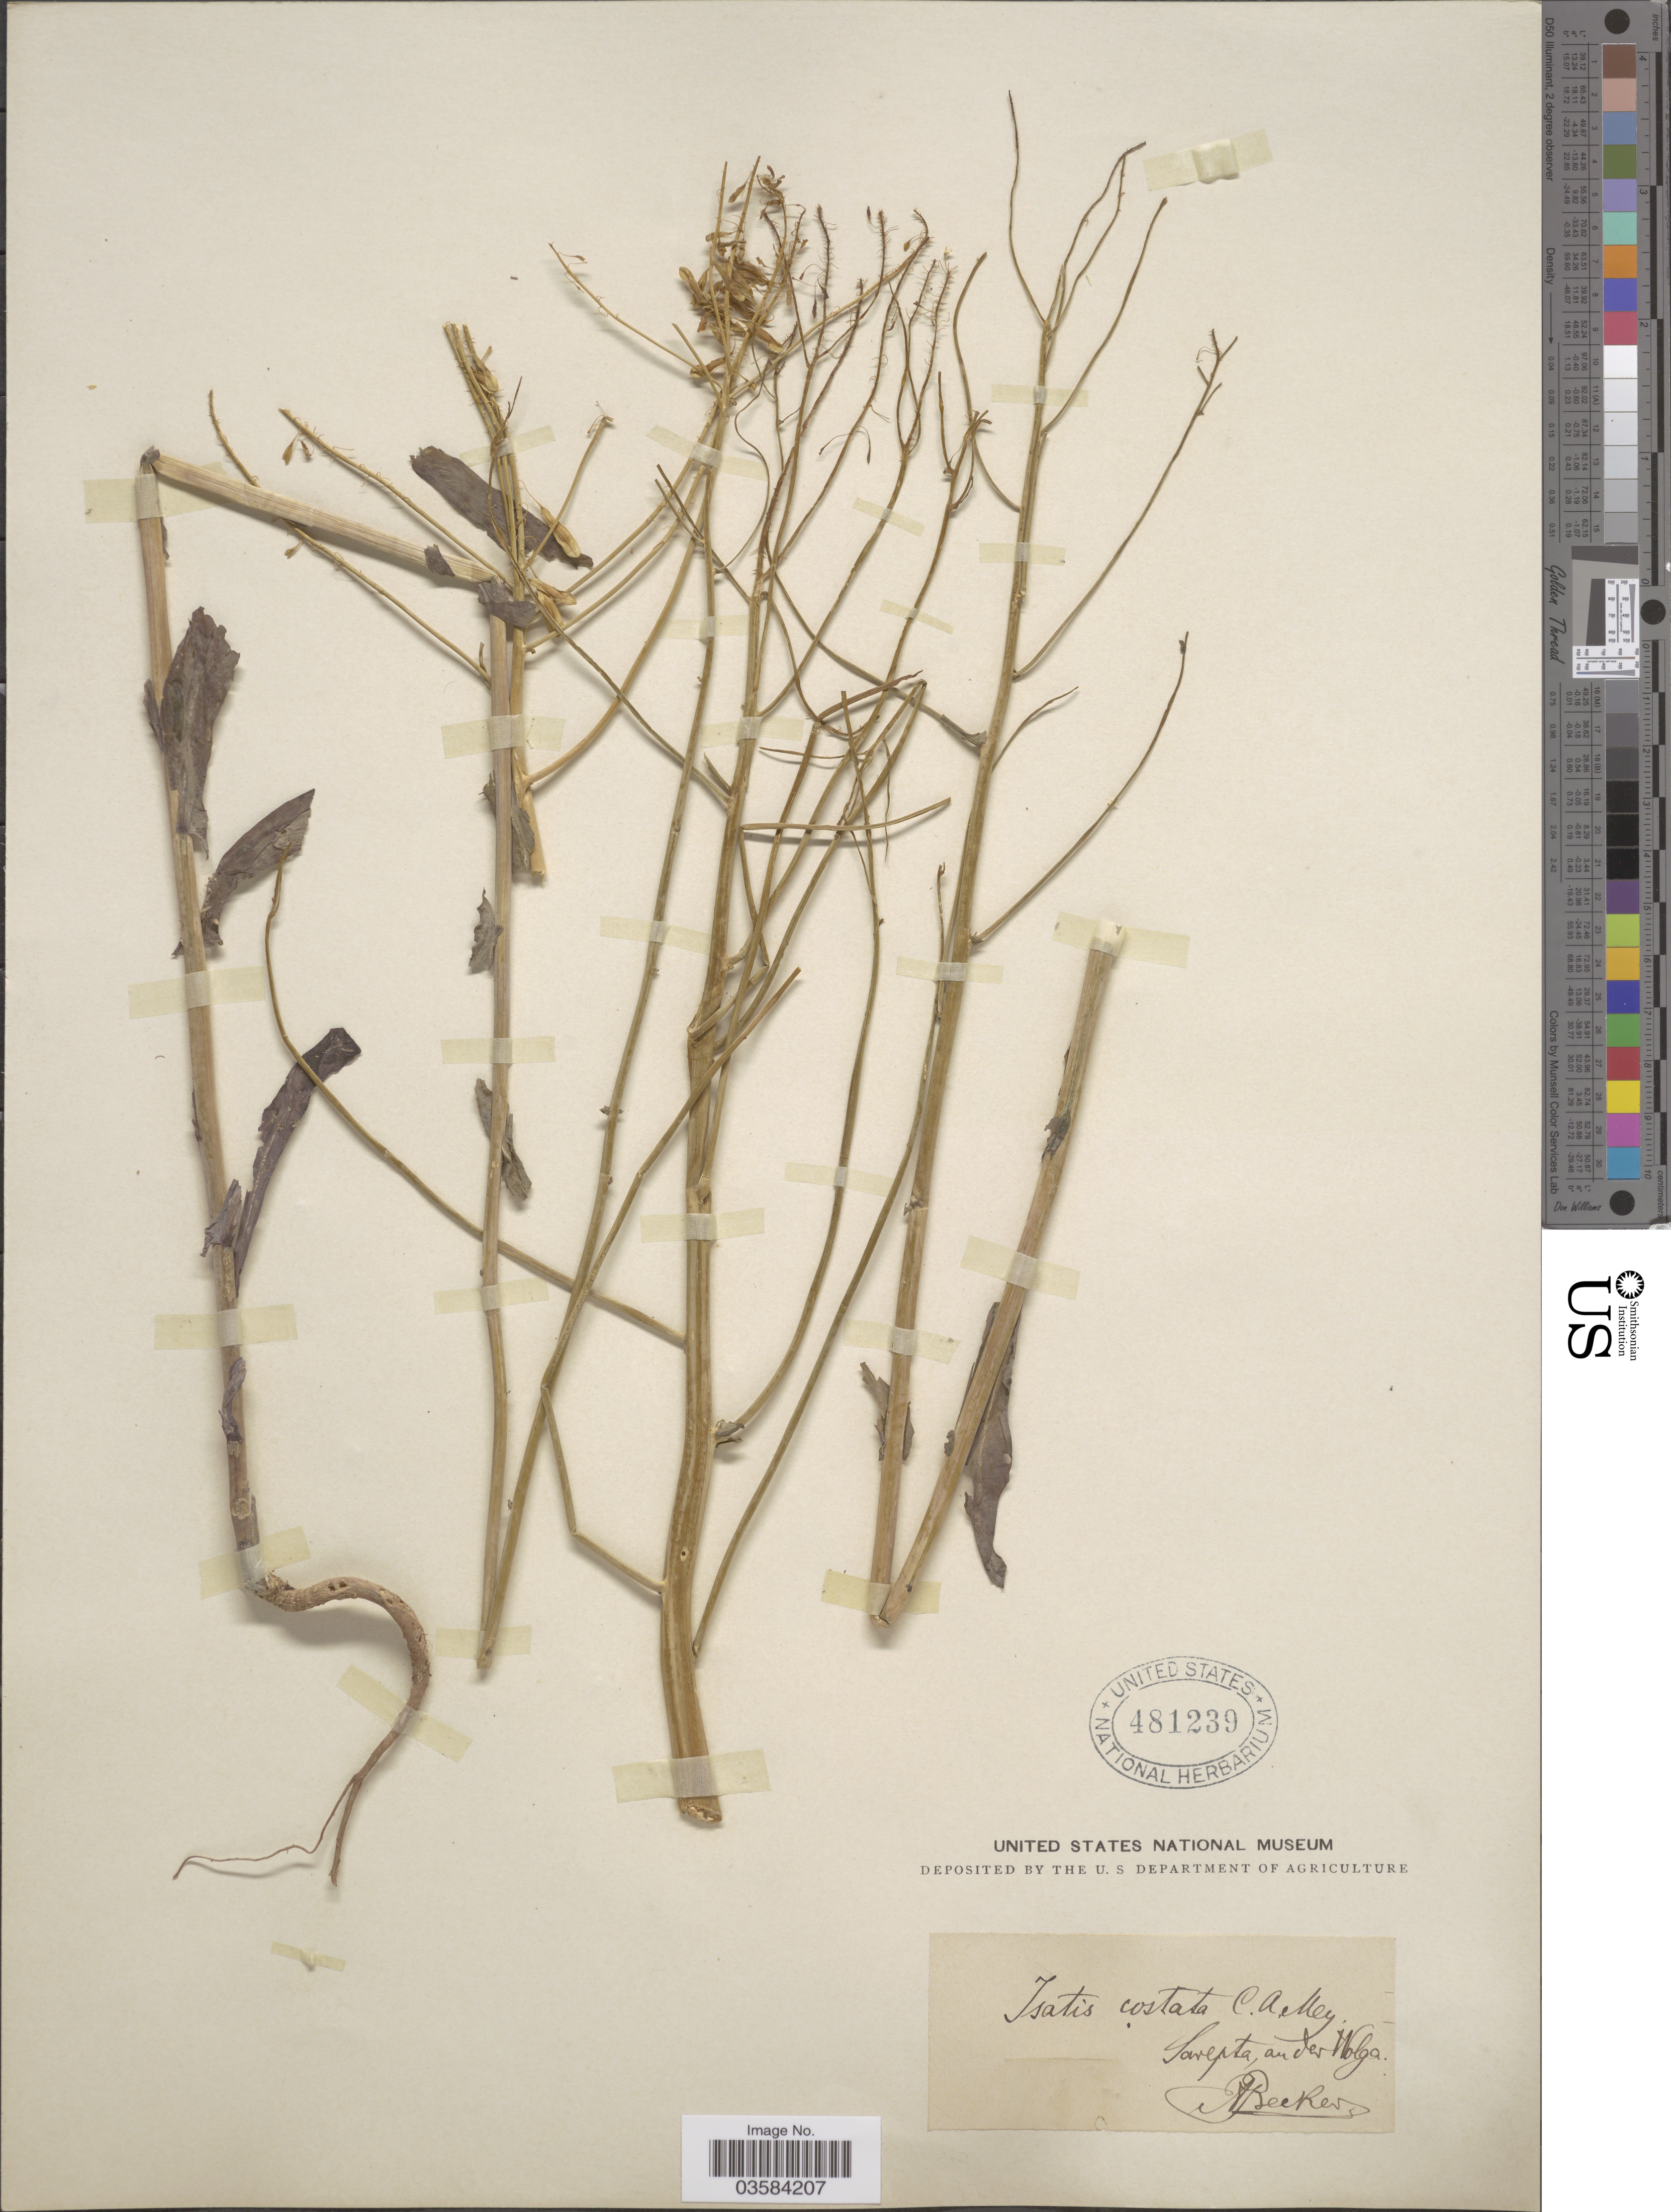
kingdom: Plantae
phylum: Tracheophyta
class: Magnoliopsida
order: Brassicales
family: Brassicaceae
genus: Isatis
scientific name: Isatis costata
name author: C.A. Mey.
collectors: A. Becker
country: Russian Federation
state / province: Volgograd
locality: Sarepta, an der Wolga.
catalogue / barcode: US 481239